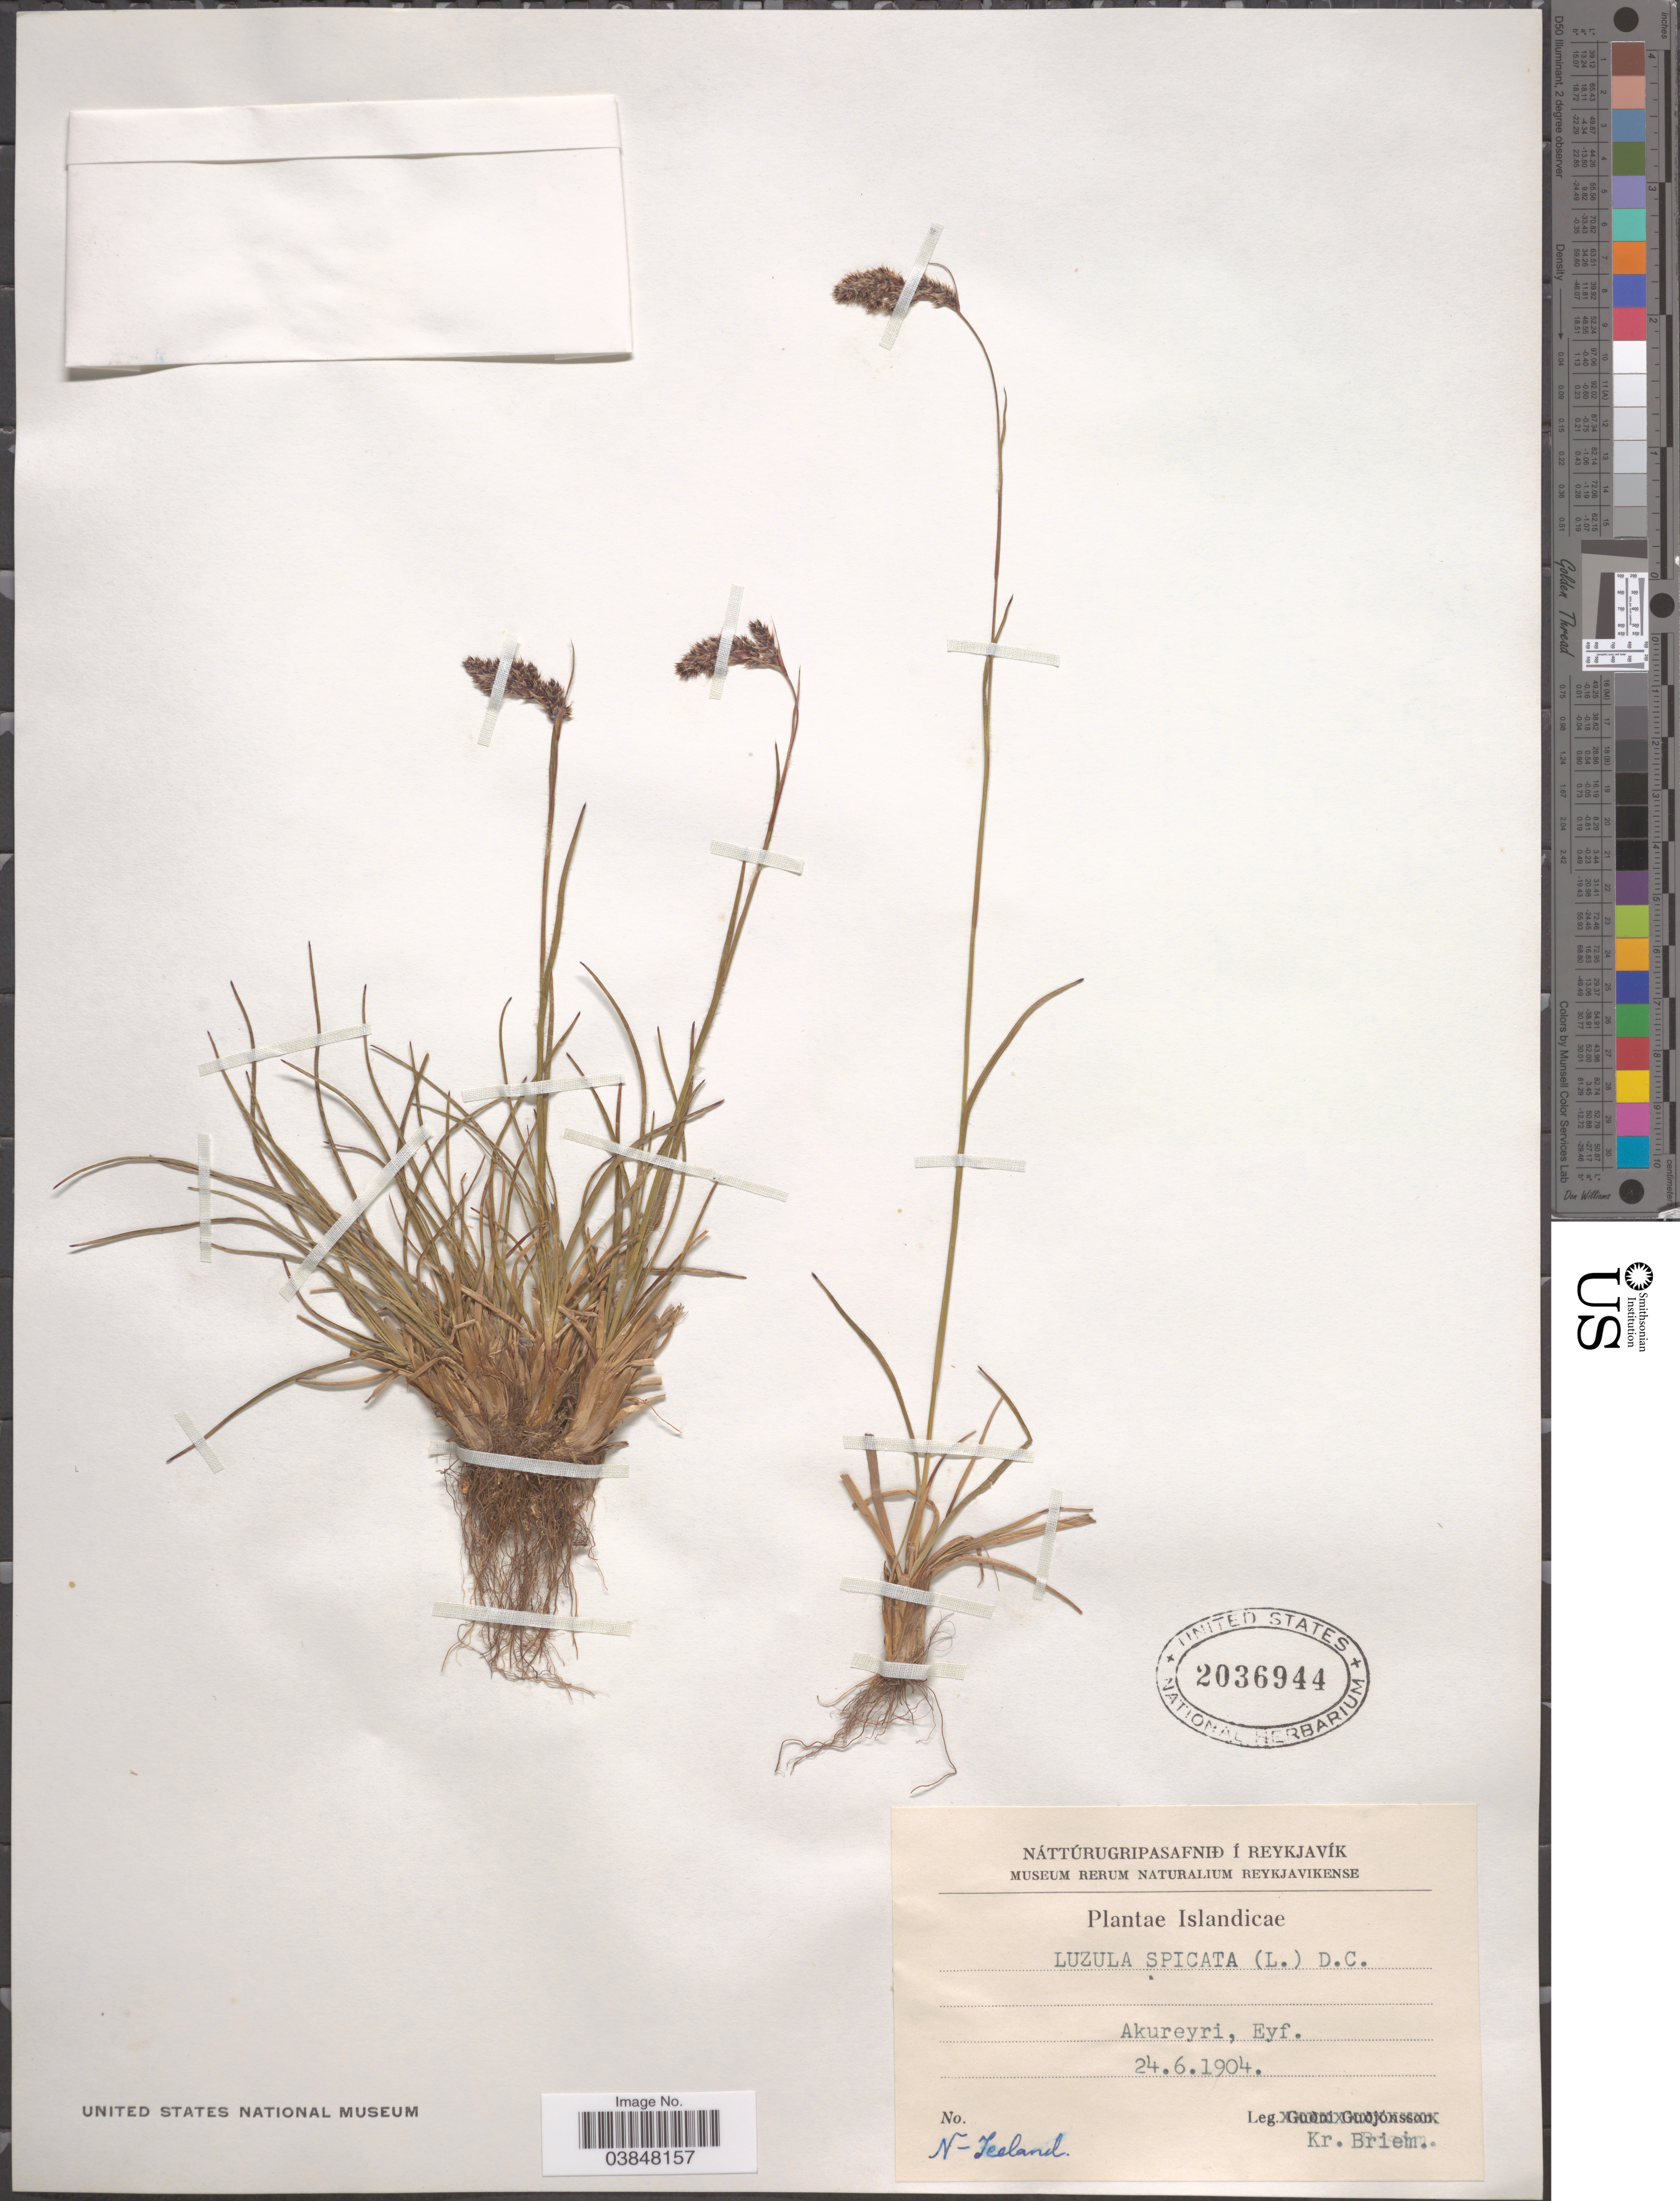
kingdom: Plantae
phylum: Tracheophyta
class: Liliopsida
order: Poales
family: Juncaceae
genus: Luzula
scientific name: Luzula spicata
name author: (L.) DC.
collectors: K. Briem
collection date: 1904-06-24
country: Iceland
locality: Islandicæ. Akureyri, Eyf. N-Iceland.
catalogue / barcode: US 2036944